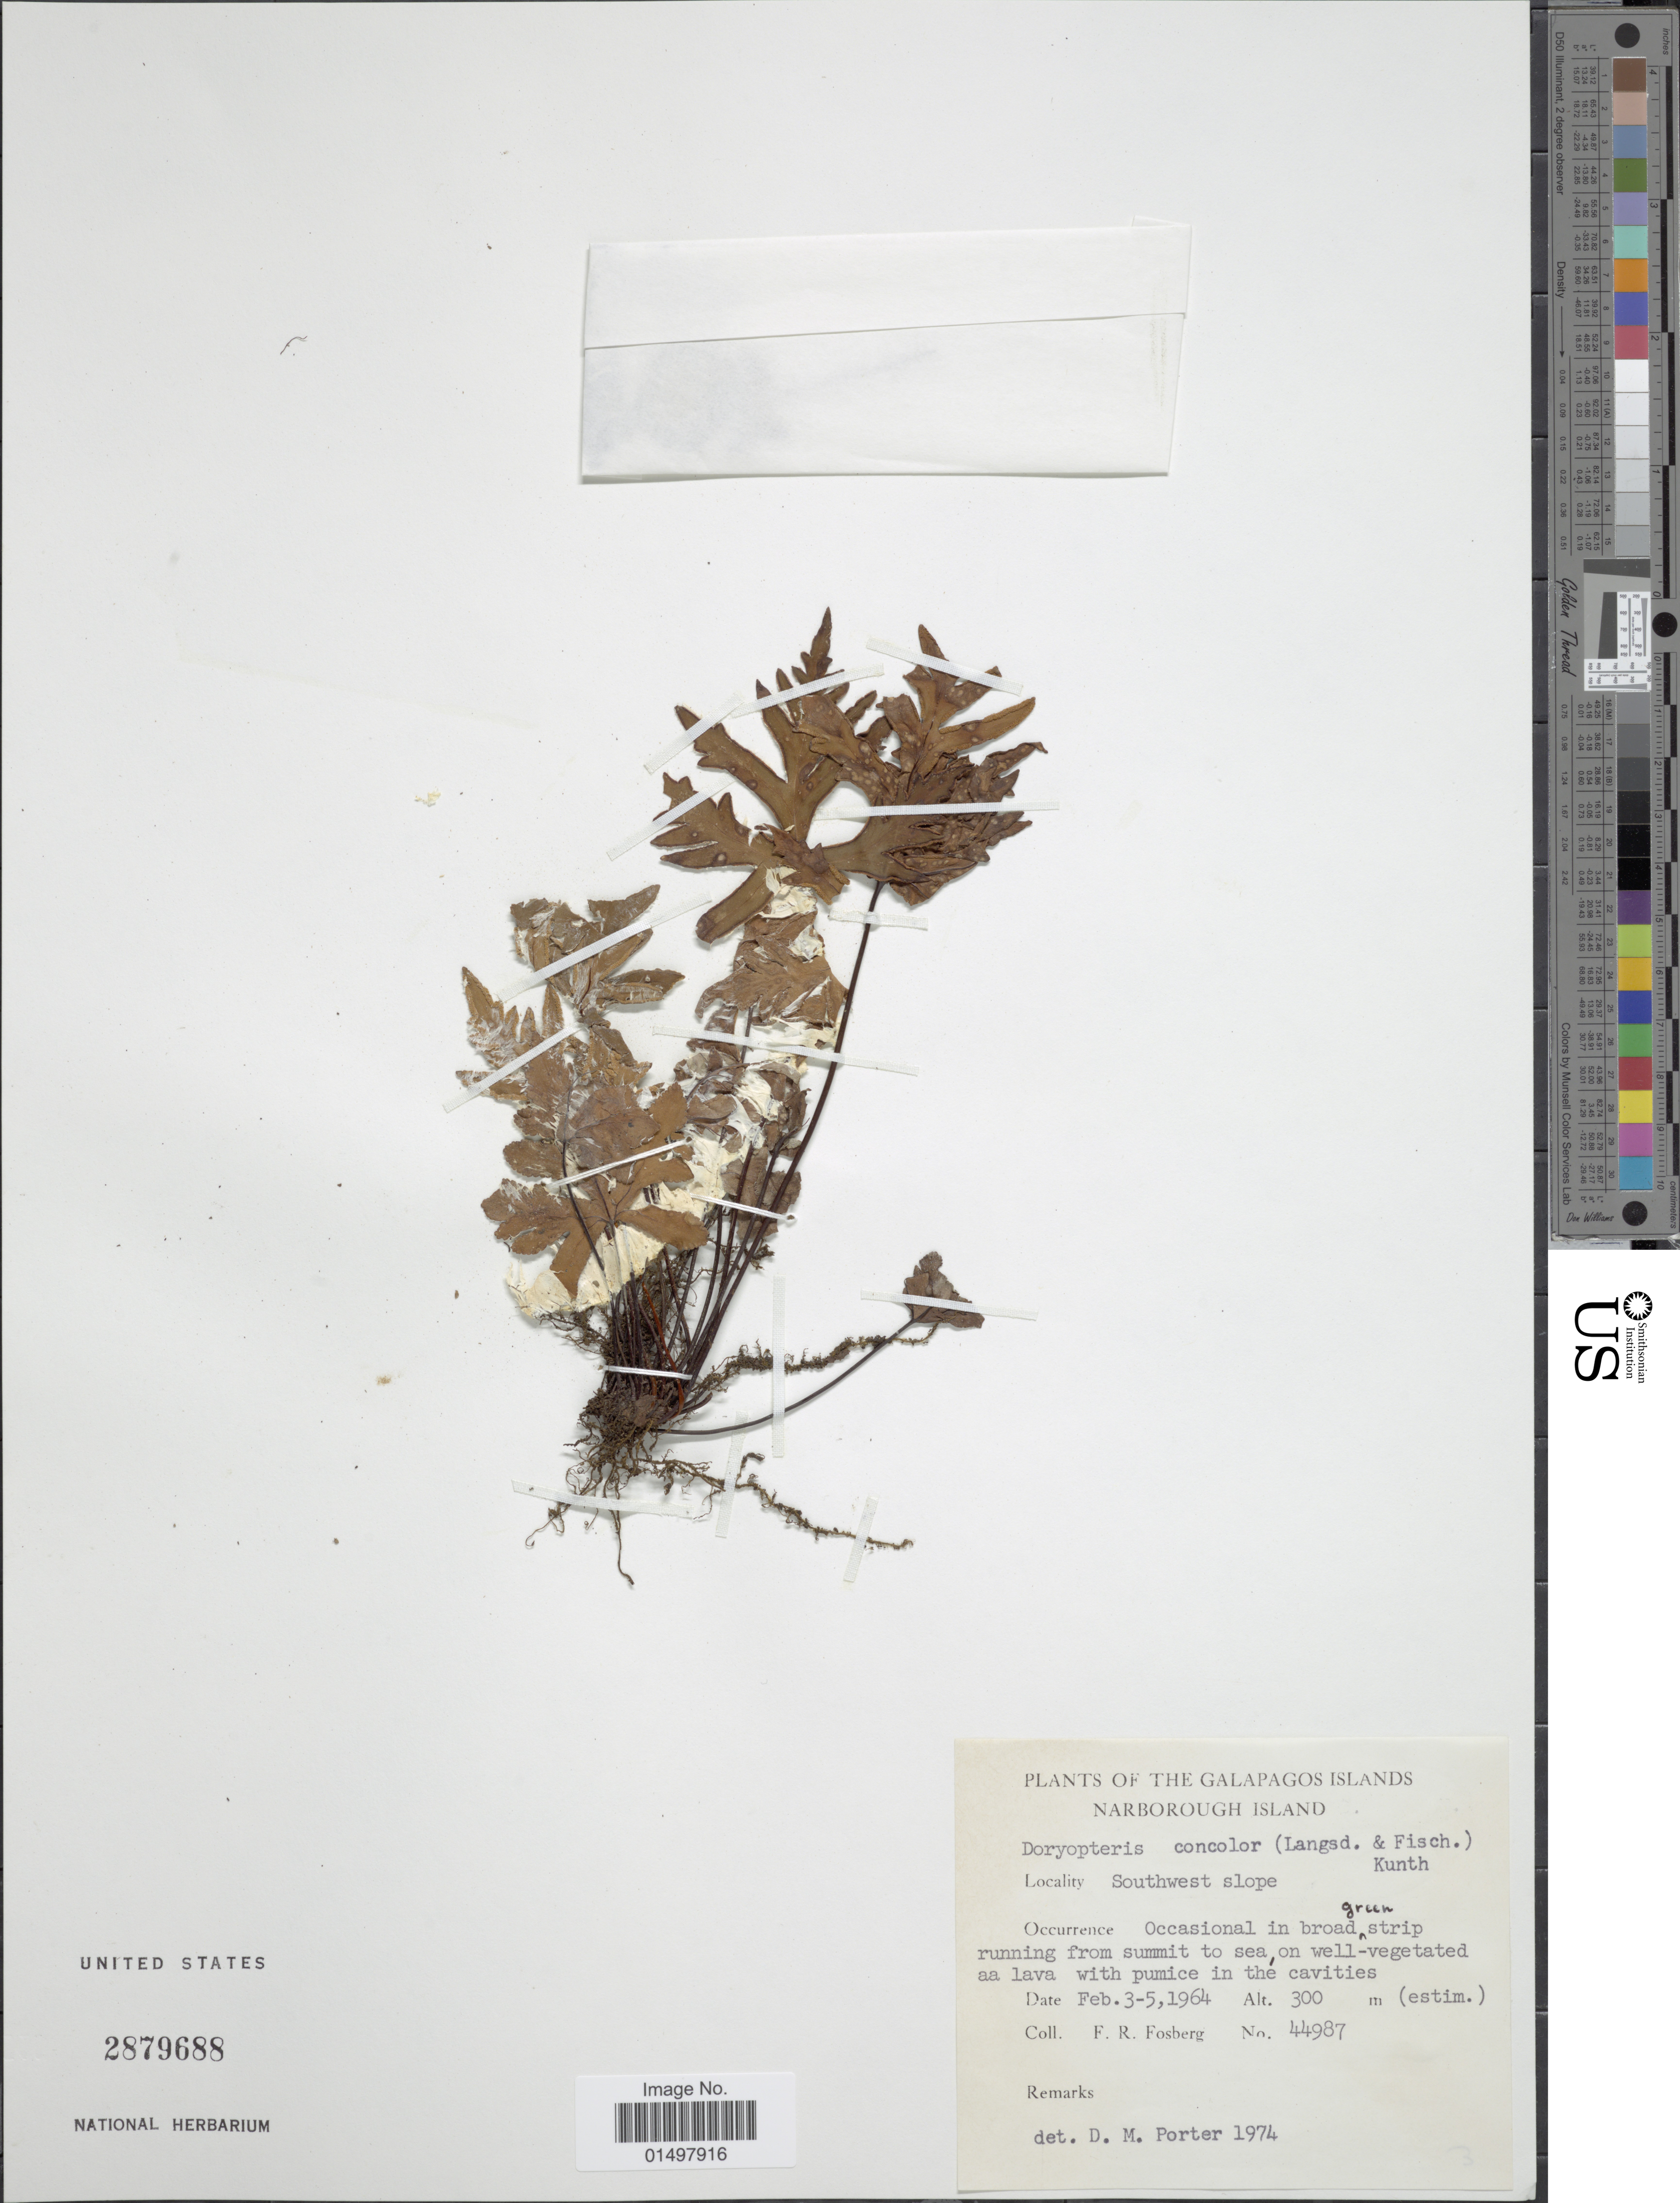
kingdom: Plantae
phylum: Tracheophyta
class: Polypodiopsida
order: Polypodiales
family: Pteridaceae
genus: Doryopteris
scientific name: Doryopteris concolor var. typica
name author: (Langsd. & Fisch.) Kuhn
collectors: F. R. Fosberg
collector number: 44987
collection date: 1964-02-03/1964-02-05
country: Ecuador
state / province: Colón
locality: The Galapagos Islands. Narborough Island. Southwest slope.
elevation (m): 300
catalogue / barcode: US 2879688